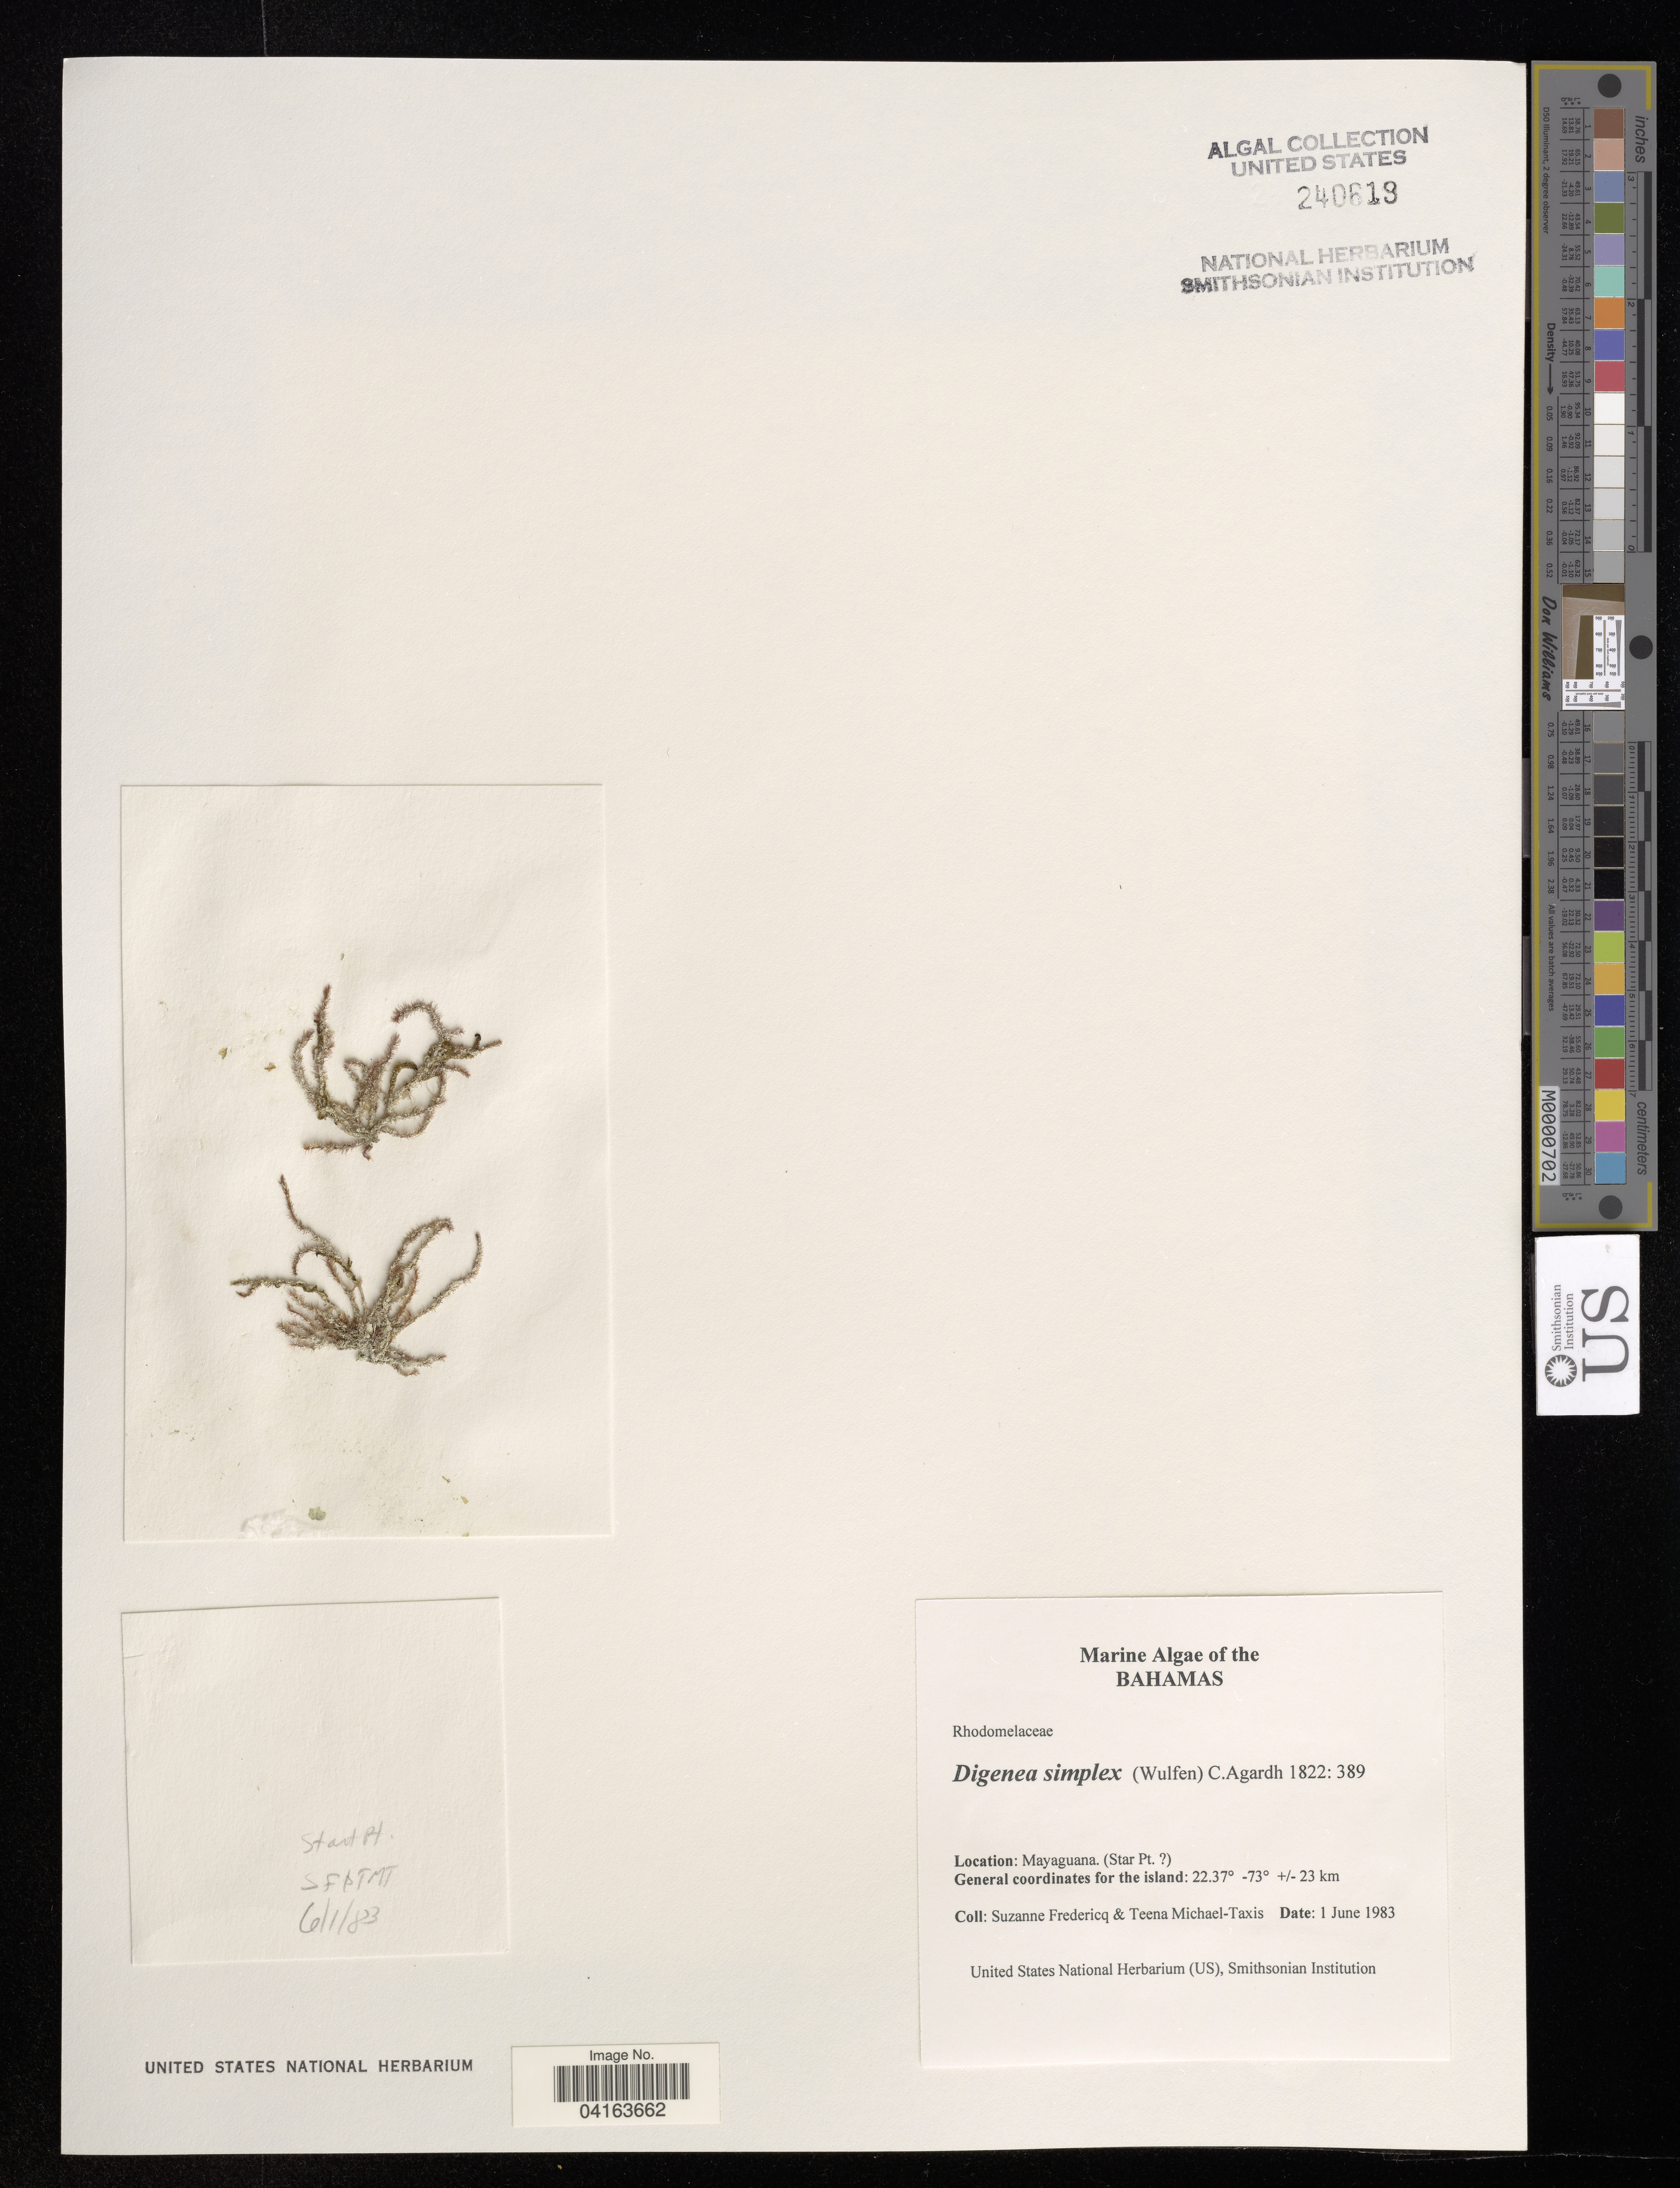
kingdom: Plantae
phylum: Rhodophyta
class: Florideophyceae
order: Ceramiales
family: Rhodomelaceae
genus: Digenea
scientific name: Digenea simplex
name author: (Wulfen) C. Agardh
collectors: S. Fredericq & T. Michael-Taxis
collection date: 1983-06-01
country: Bahamas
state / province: Mayaguana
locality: Mayaguana. (Star Pt.?).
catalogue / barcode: US 240618